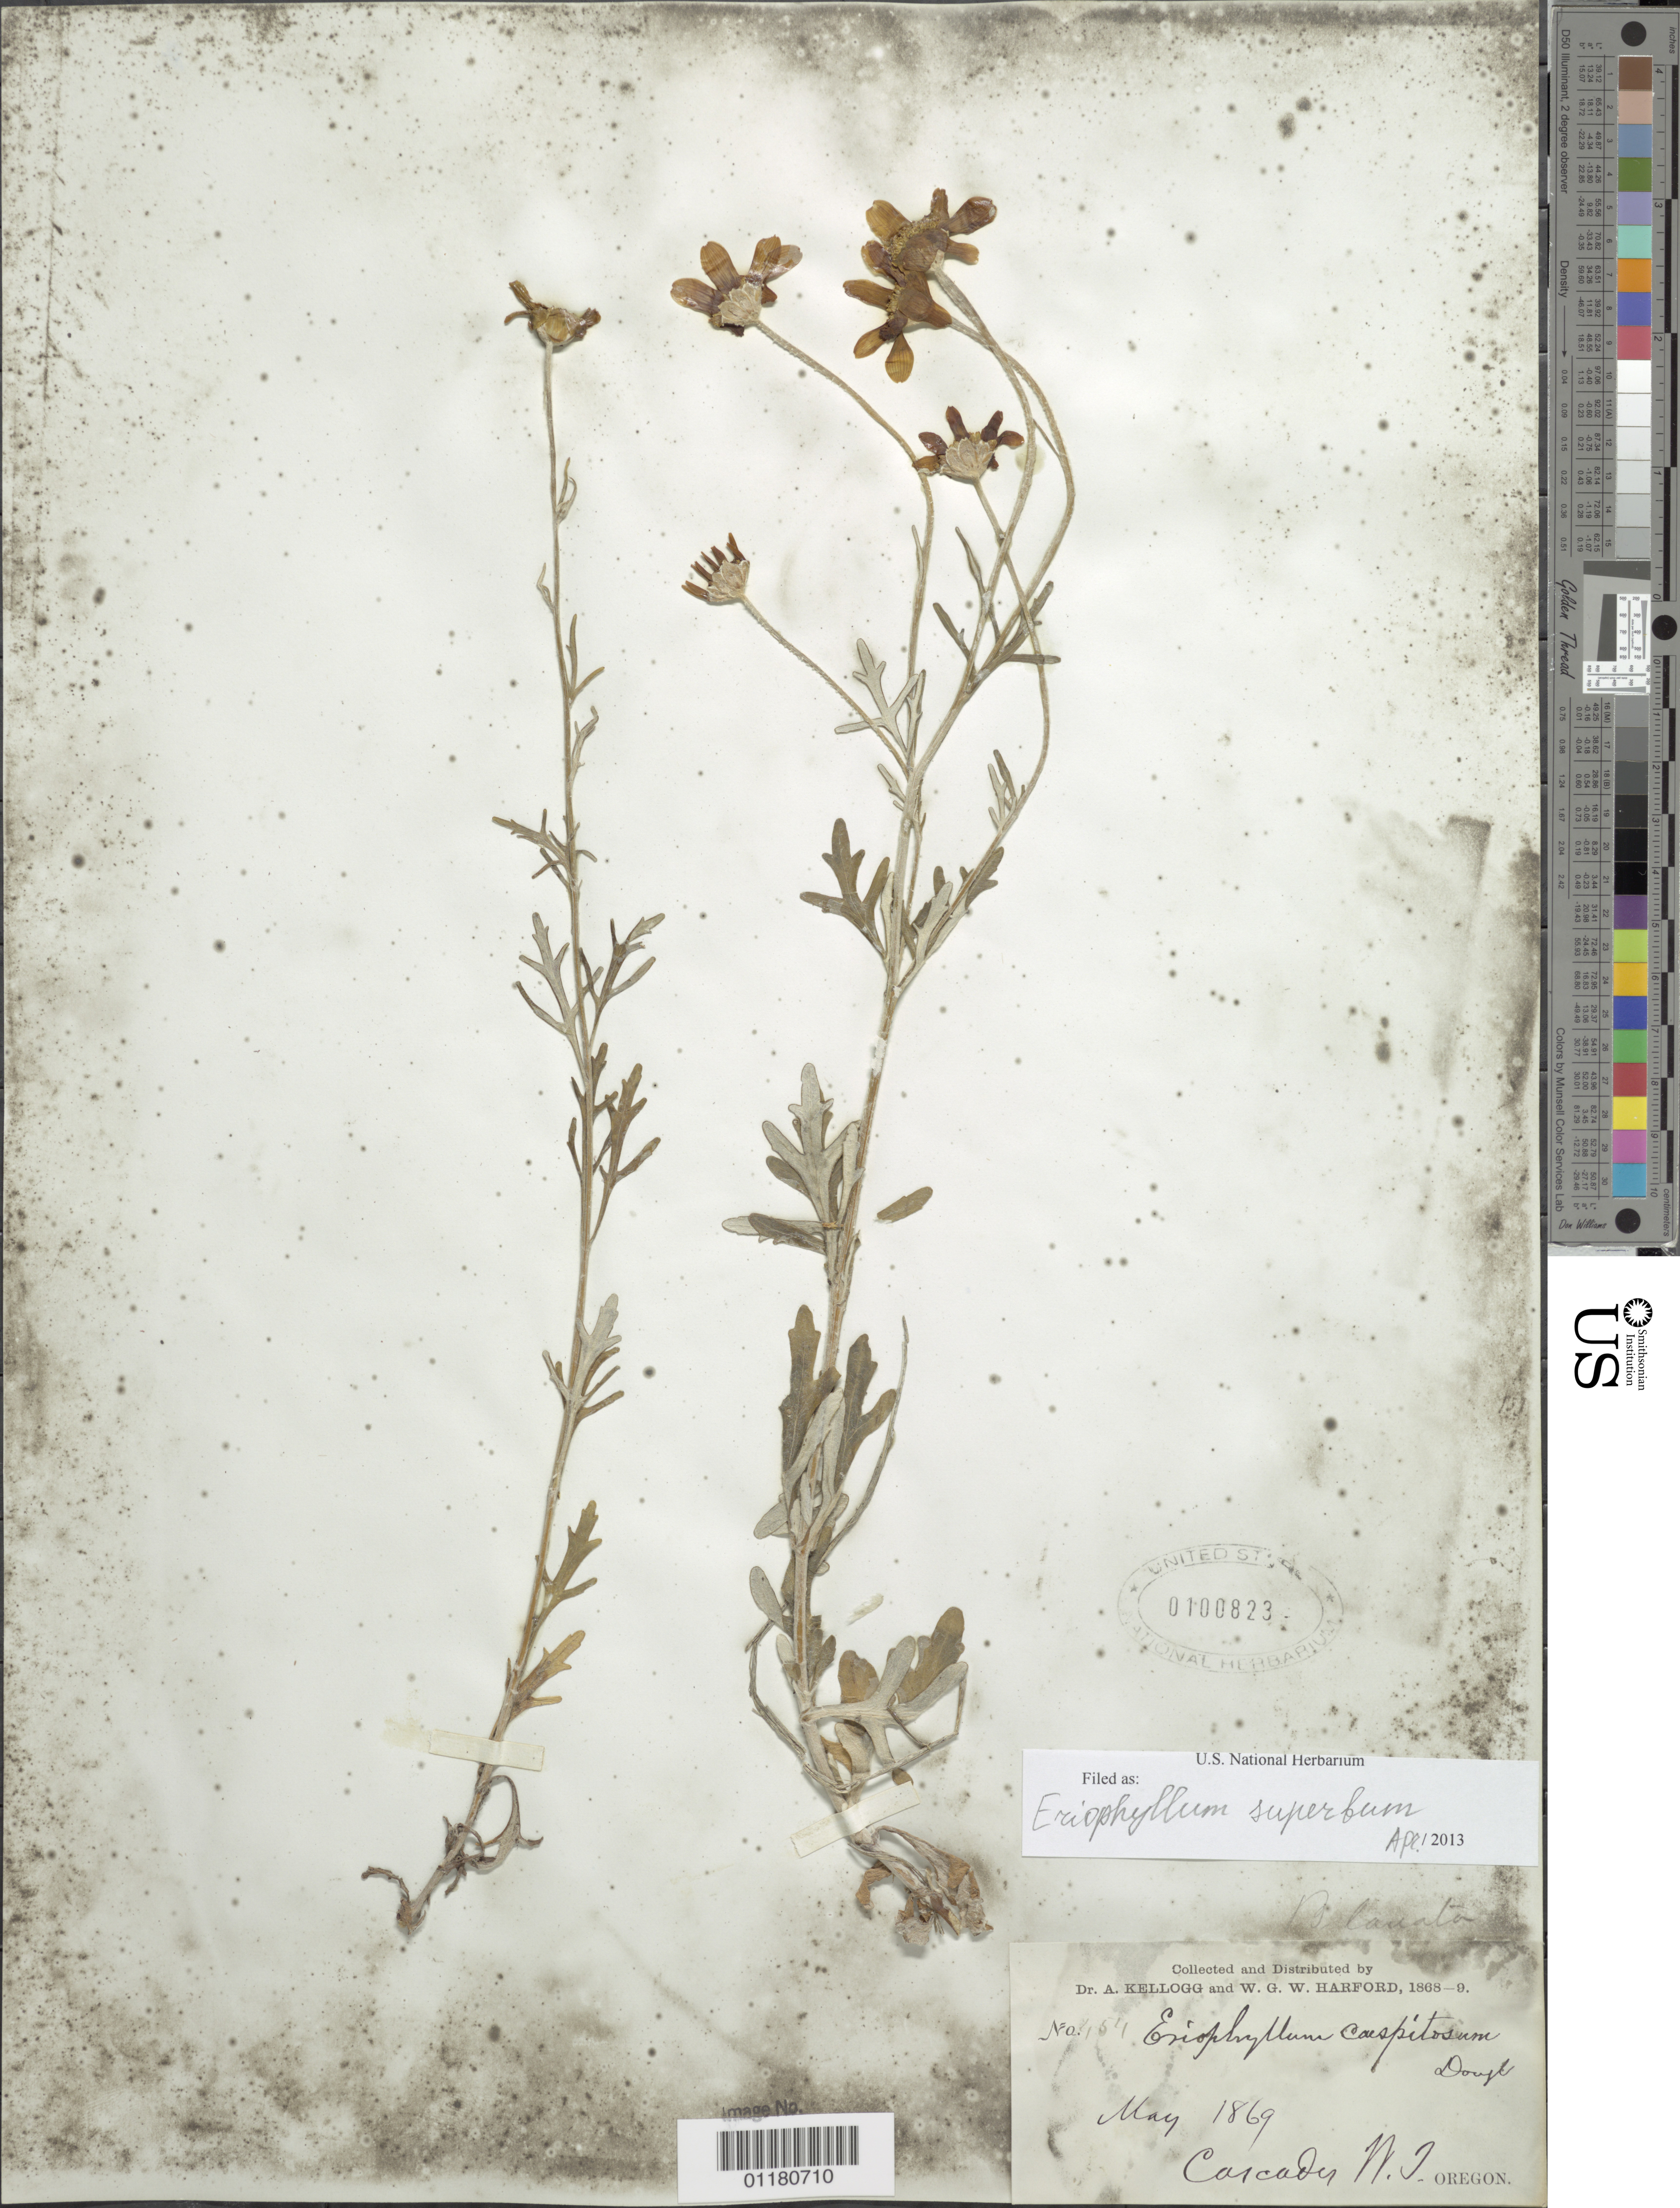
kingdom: Plantae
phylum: Tracheophyta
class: Magnoliopsida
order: Asterales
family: Asteraceae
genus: Eriophyllum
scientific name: Eriophyllum superbum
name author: Rydb.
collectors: A. Kellogg & W. G. W. Harford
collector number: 454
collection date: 1869-05-26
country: United States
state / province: Oregon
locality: Cascades, W. Ty.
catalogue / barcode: US 100823